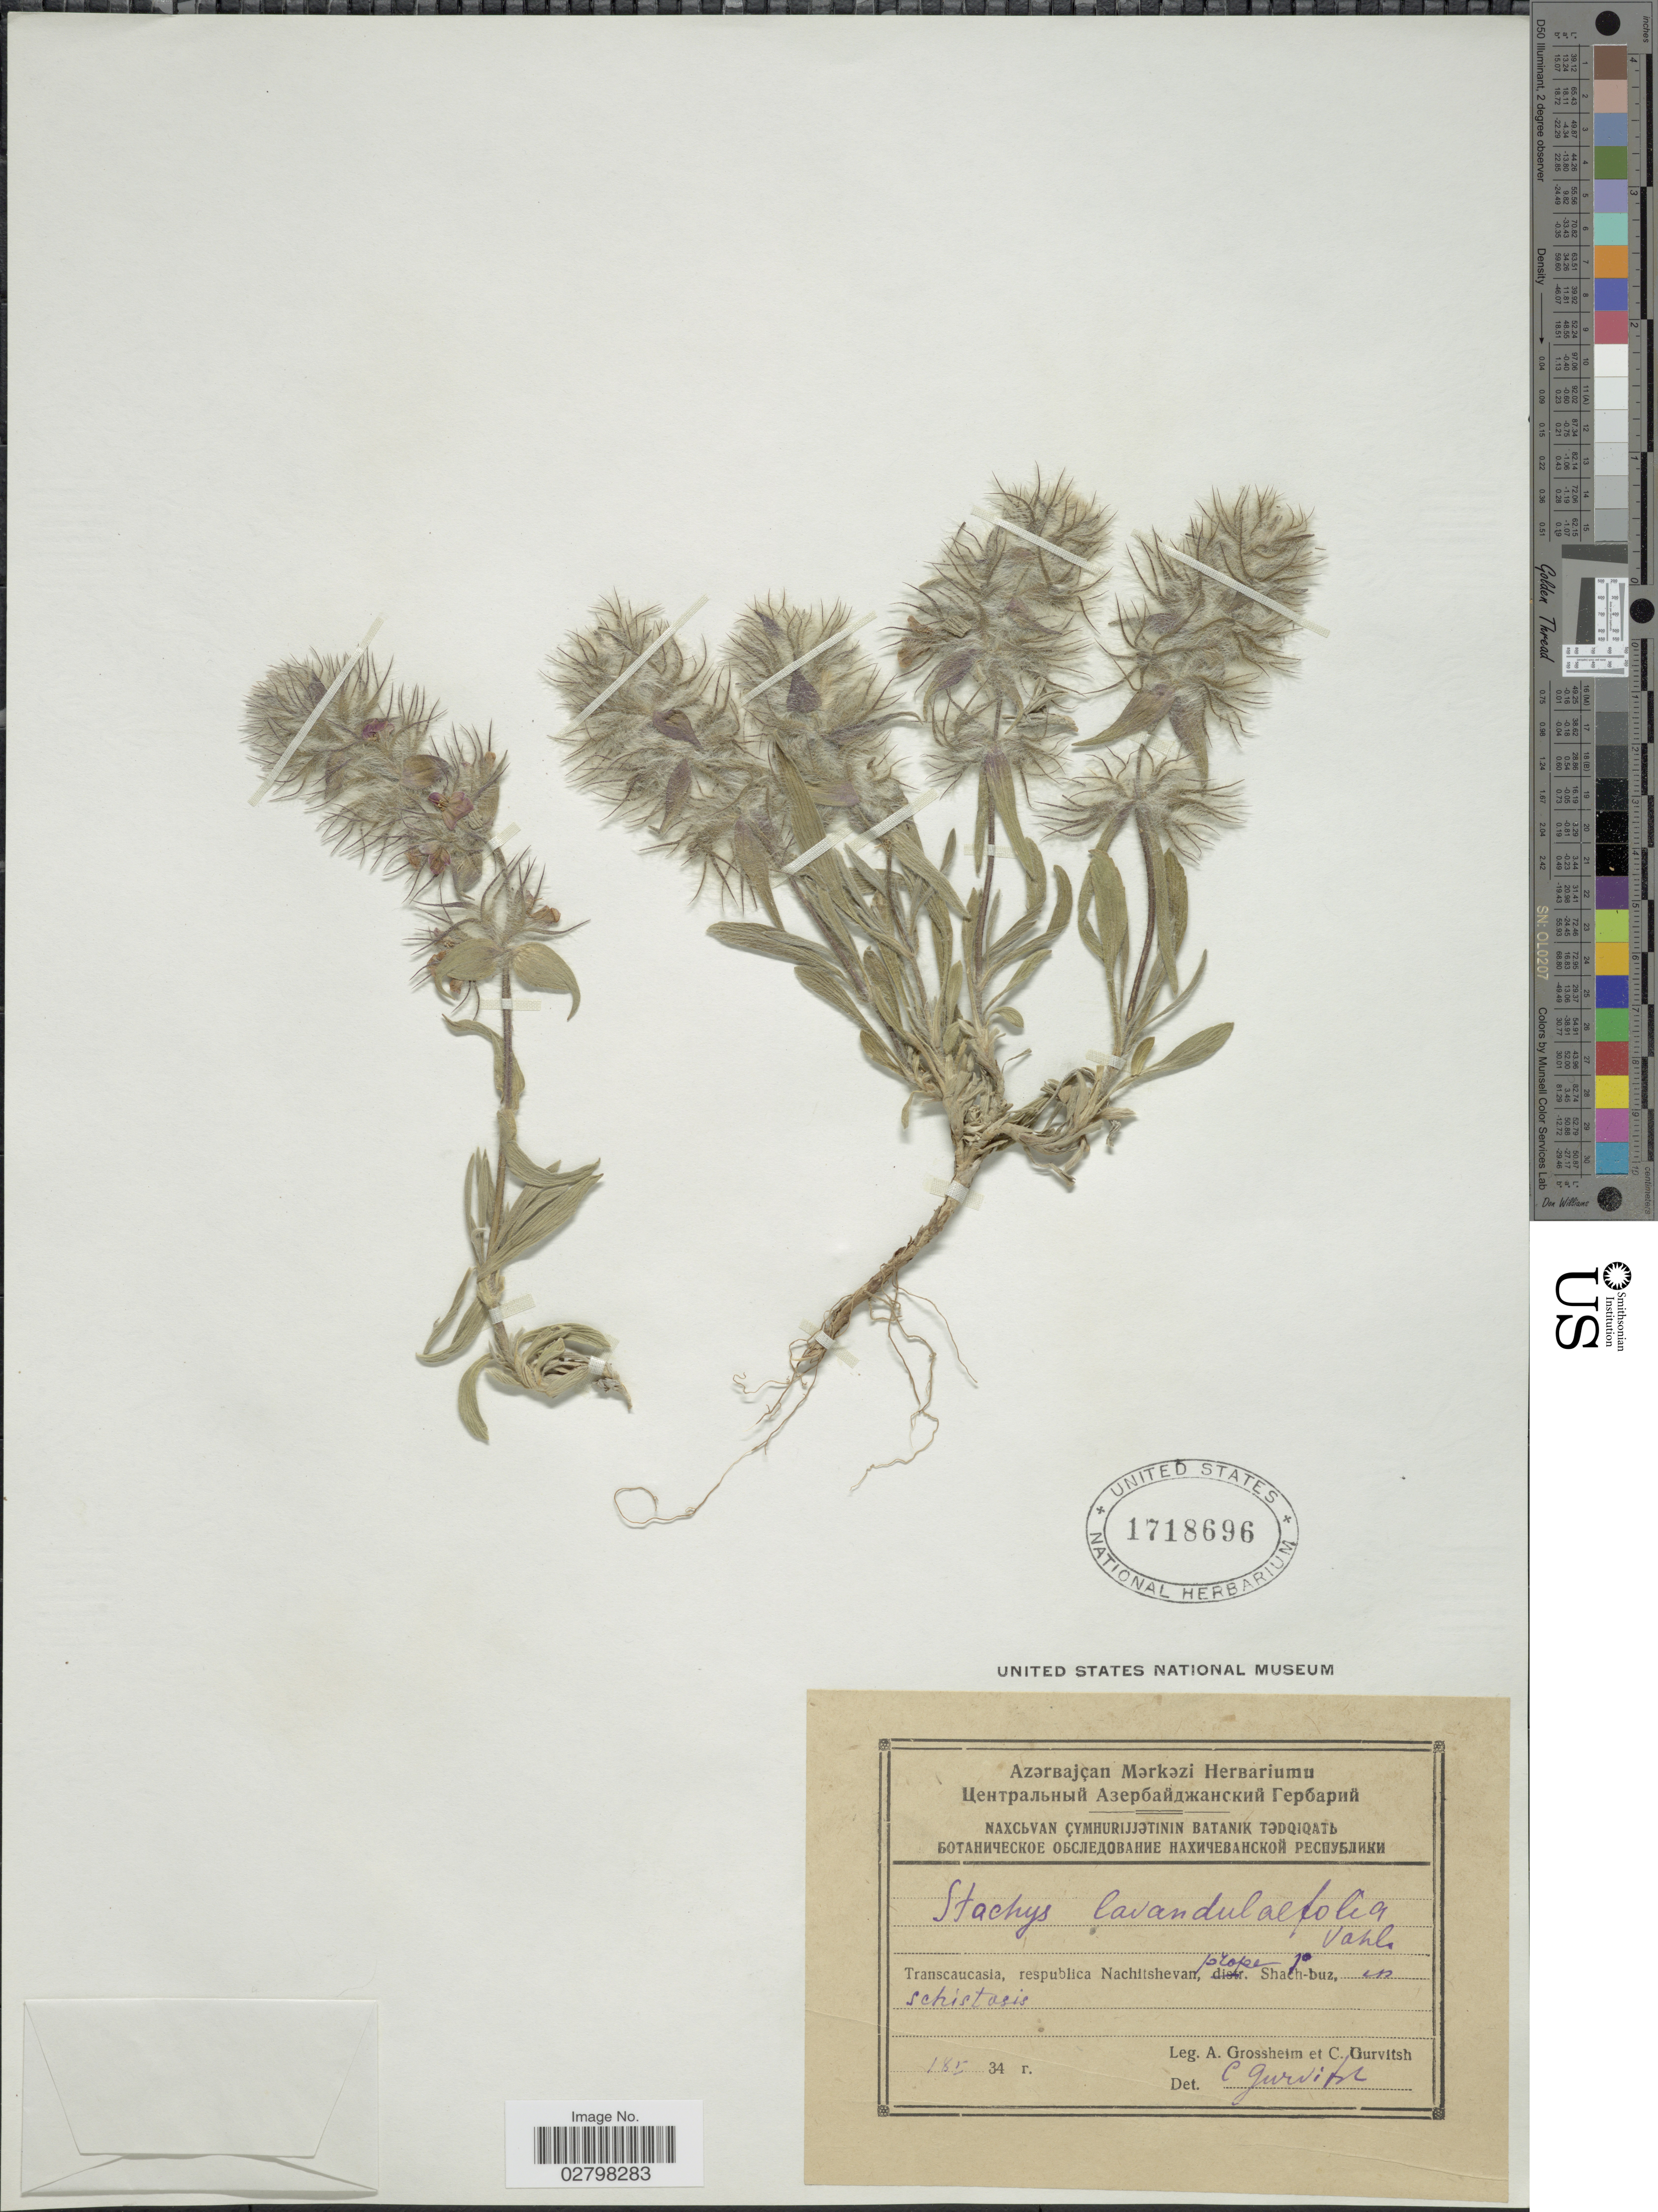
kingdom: Plantae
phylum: Tracheophyta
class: Magnoliopsida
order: Lamiales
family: Lamiaceae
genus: Stachys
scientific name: Stachys lavandulifolia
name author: Vahl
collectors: A. Grossheim & C. Gurvitsh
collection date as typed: Transcribed d/m/y: 18/5/34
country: Azerbaijan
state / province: Nakhchivan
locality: Transcaucasia, republica Nachitshevan, prope Schach-buz, in Schistosis.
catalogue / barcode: US 1718696